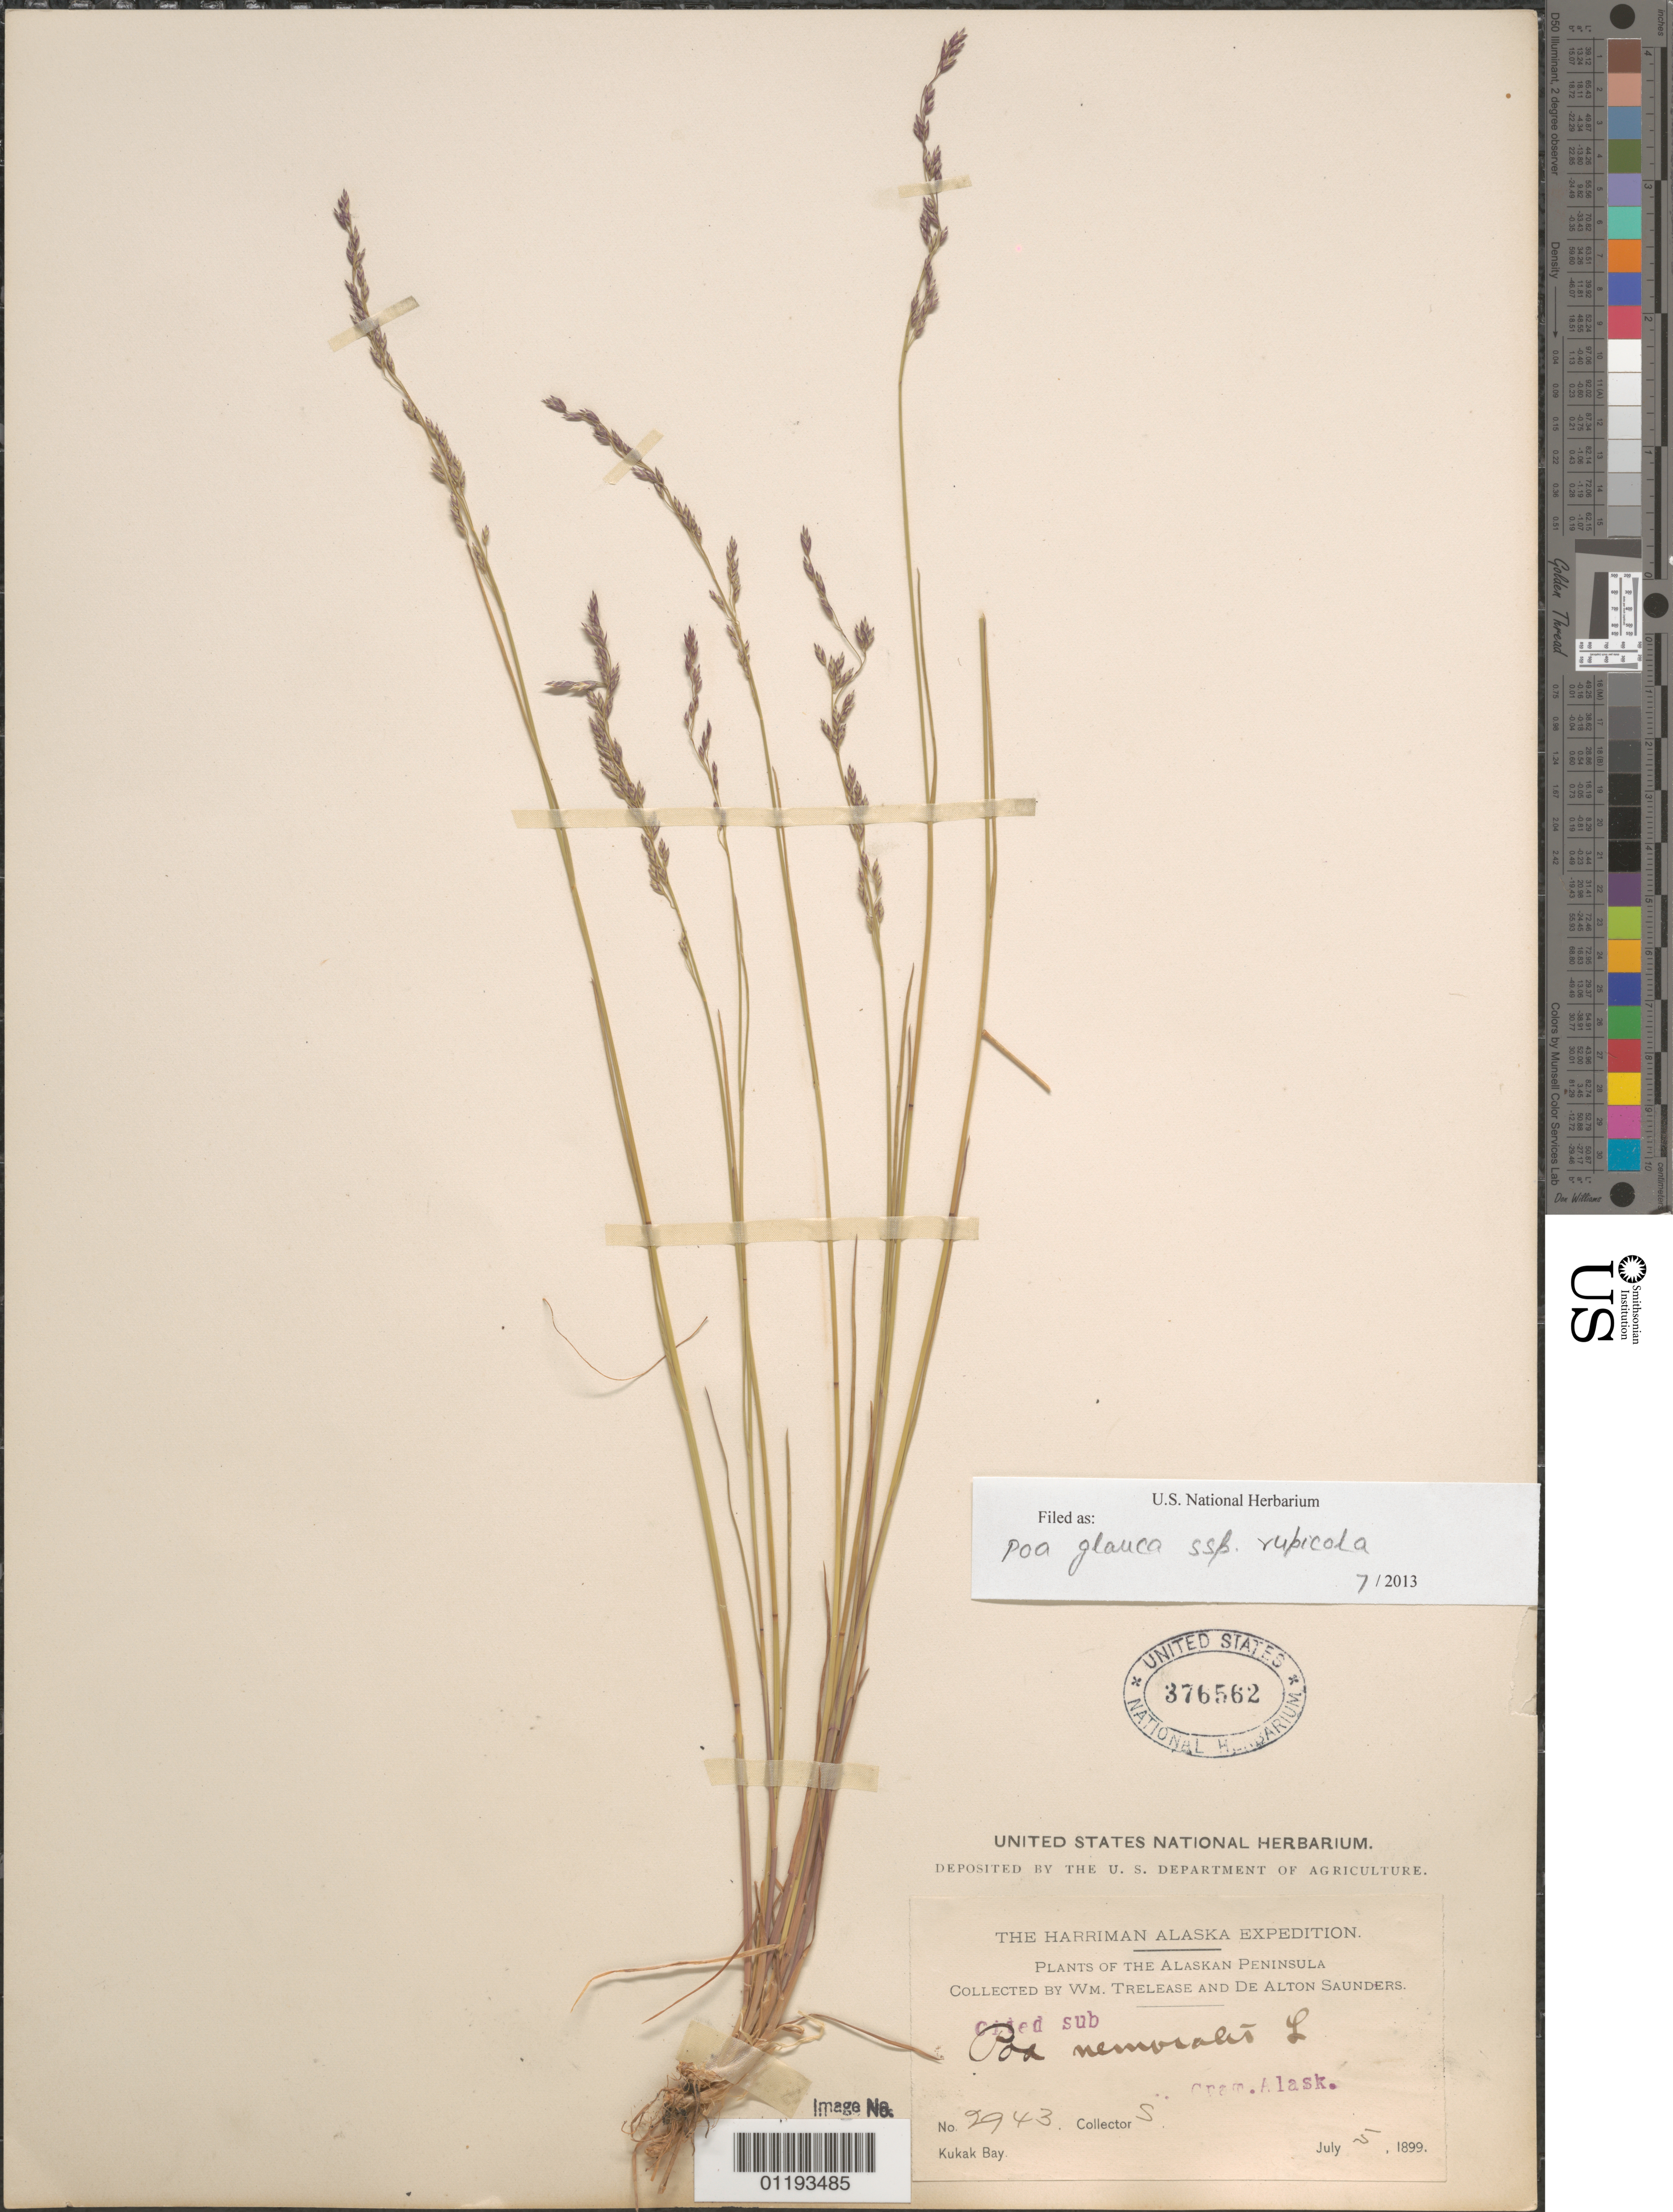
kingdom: Plantae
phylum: Tracheophyta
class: Liliopsida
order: Poales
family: Poaceae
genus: Poa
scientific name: Poa glauca subsp. rupicola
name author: (Nash) W.A. Weber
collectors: W. Trelease & D. A. Saunders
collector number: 2943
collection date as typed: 05 Jul 1899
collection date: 1899-07-05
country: United States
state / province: Alaska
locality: Kukak Bay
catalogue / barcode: US 376562